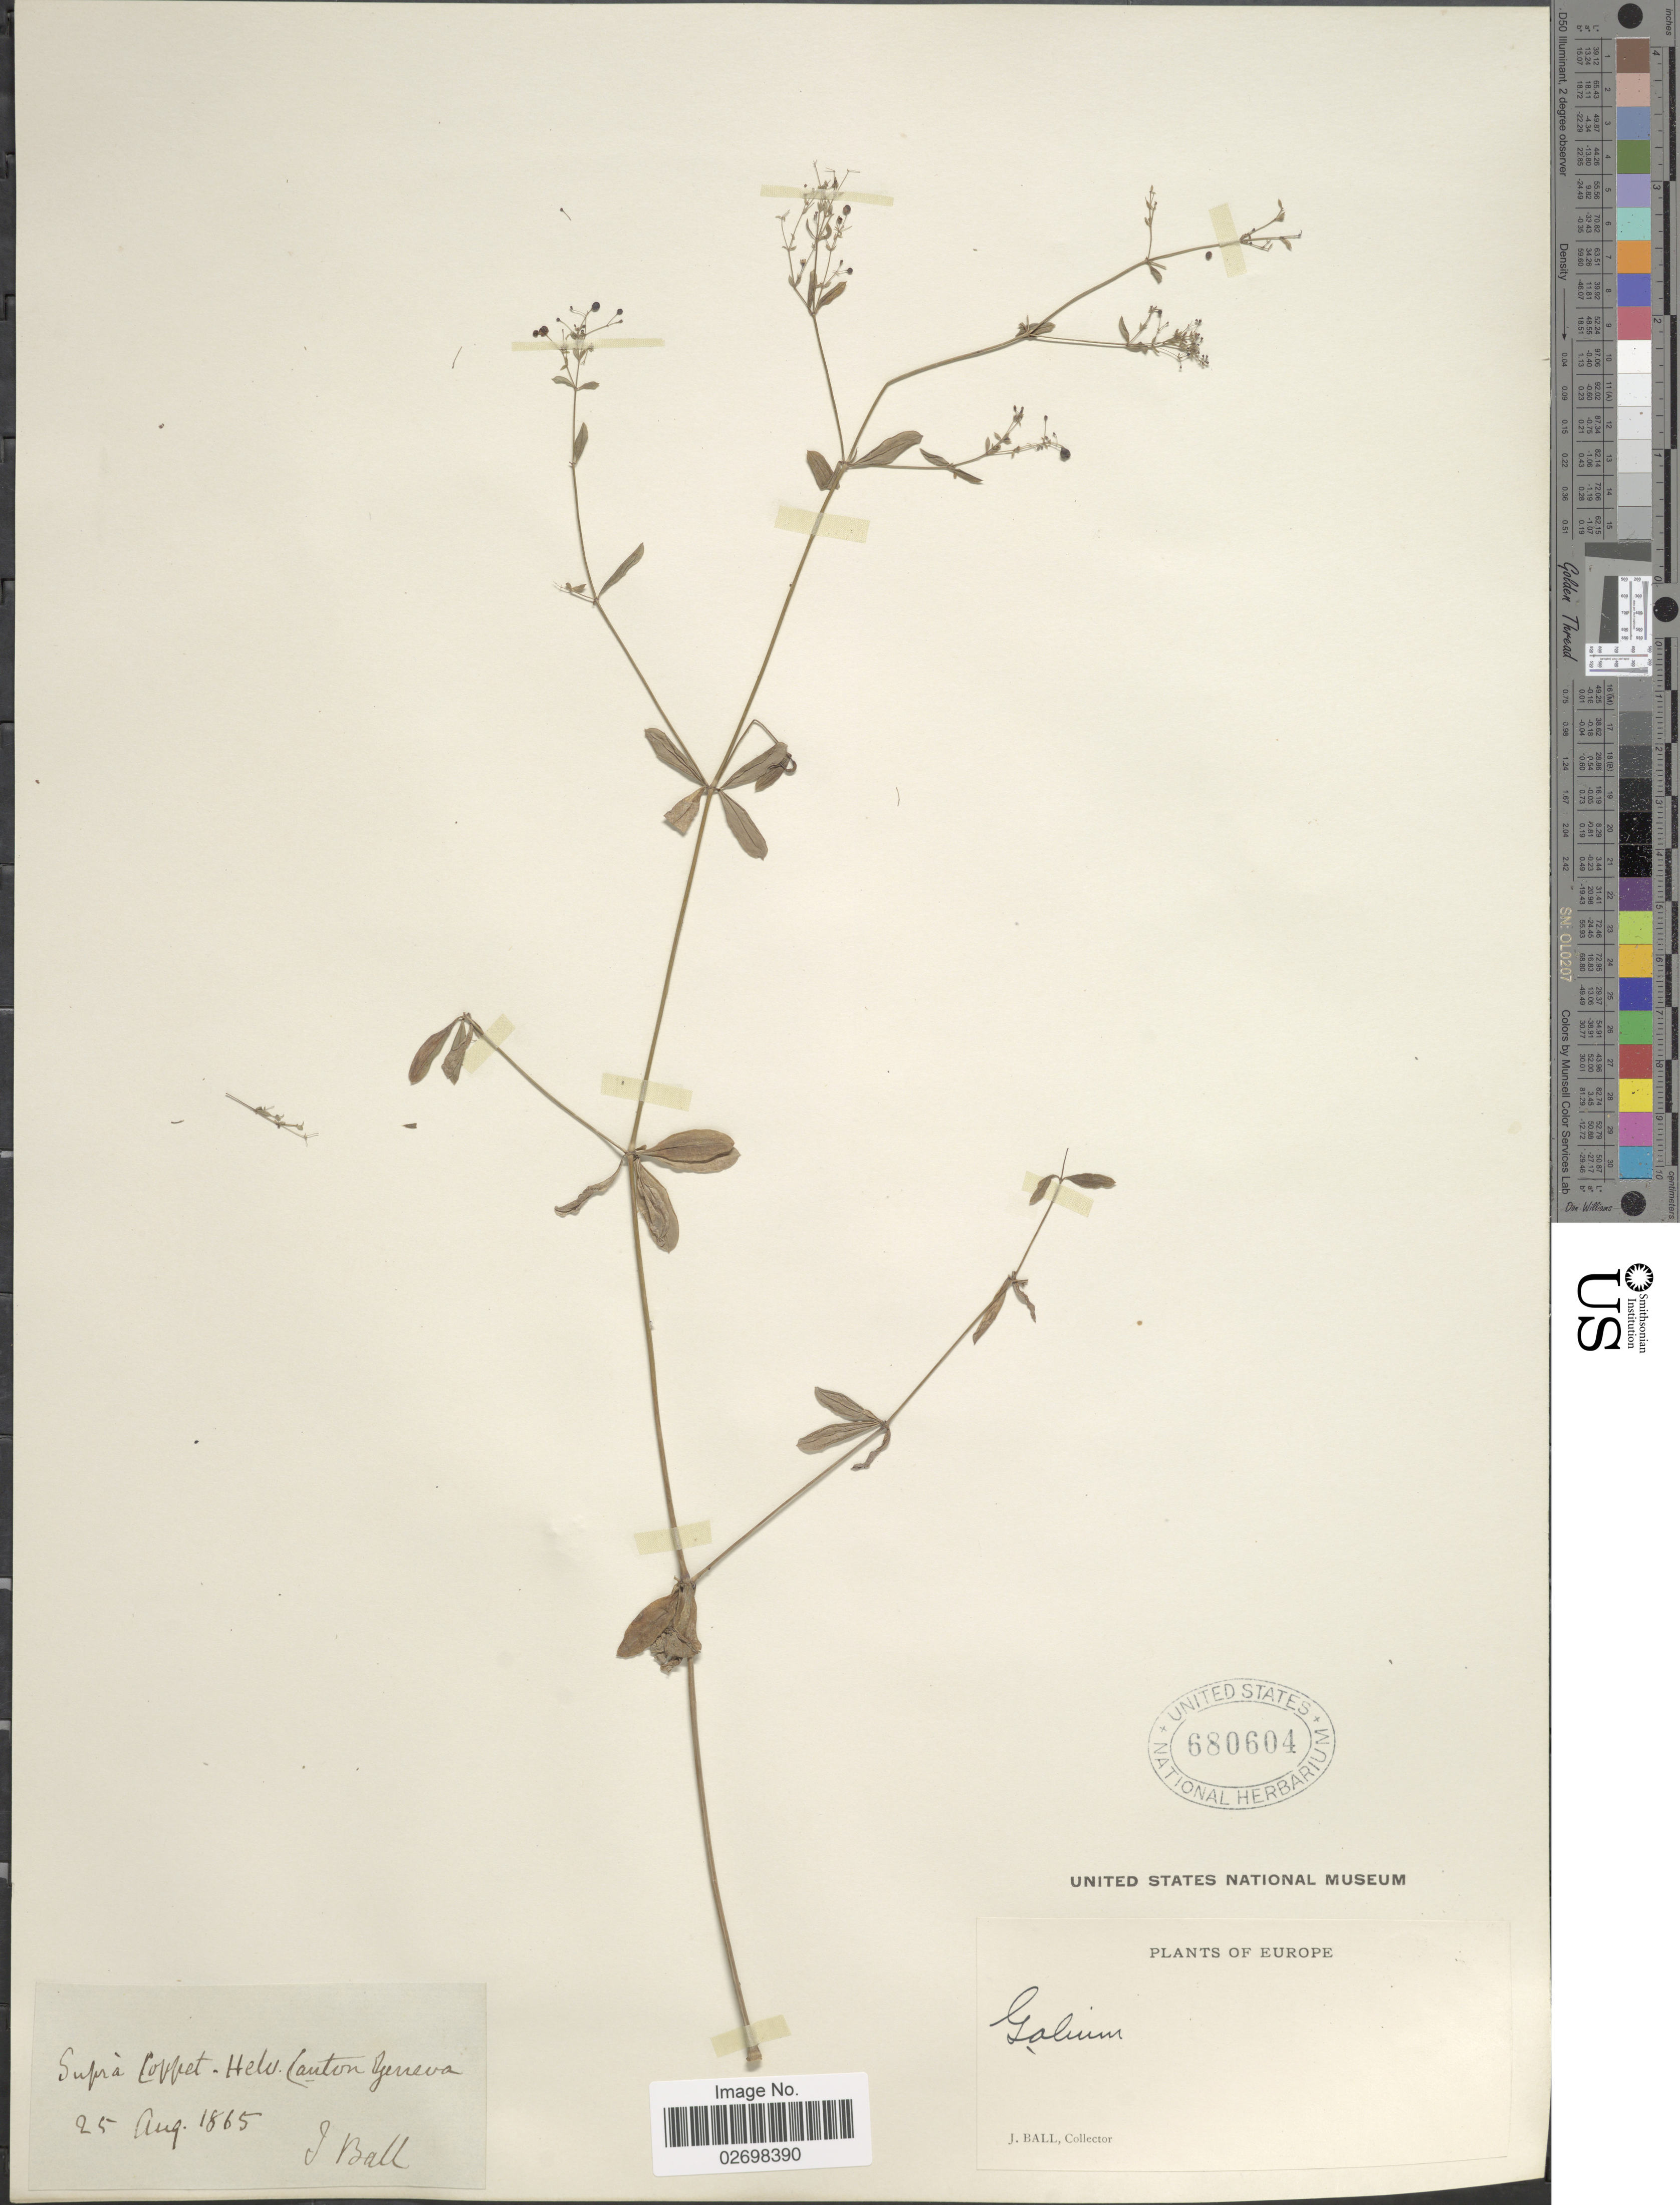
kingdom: Plantae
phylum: Tracheophyta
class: Magnoliopsida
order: Gentianales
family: Rubiaceae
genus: Galium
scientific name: Galium sp.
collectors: J. Ball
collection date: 1865-08-25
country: Switzerland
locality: Supra Coffet. Helv Canton Geneva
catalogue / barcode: US 680604